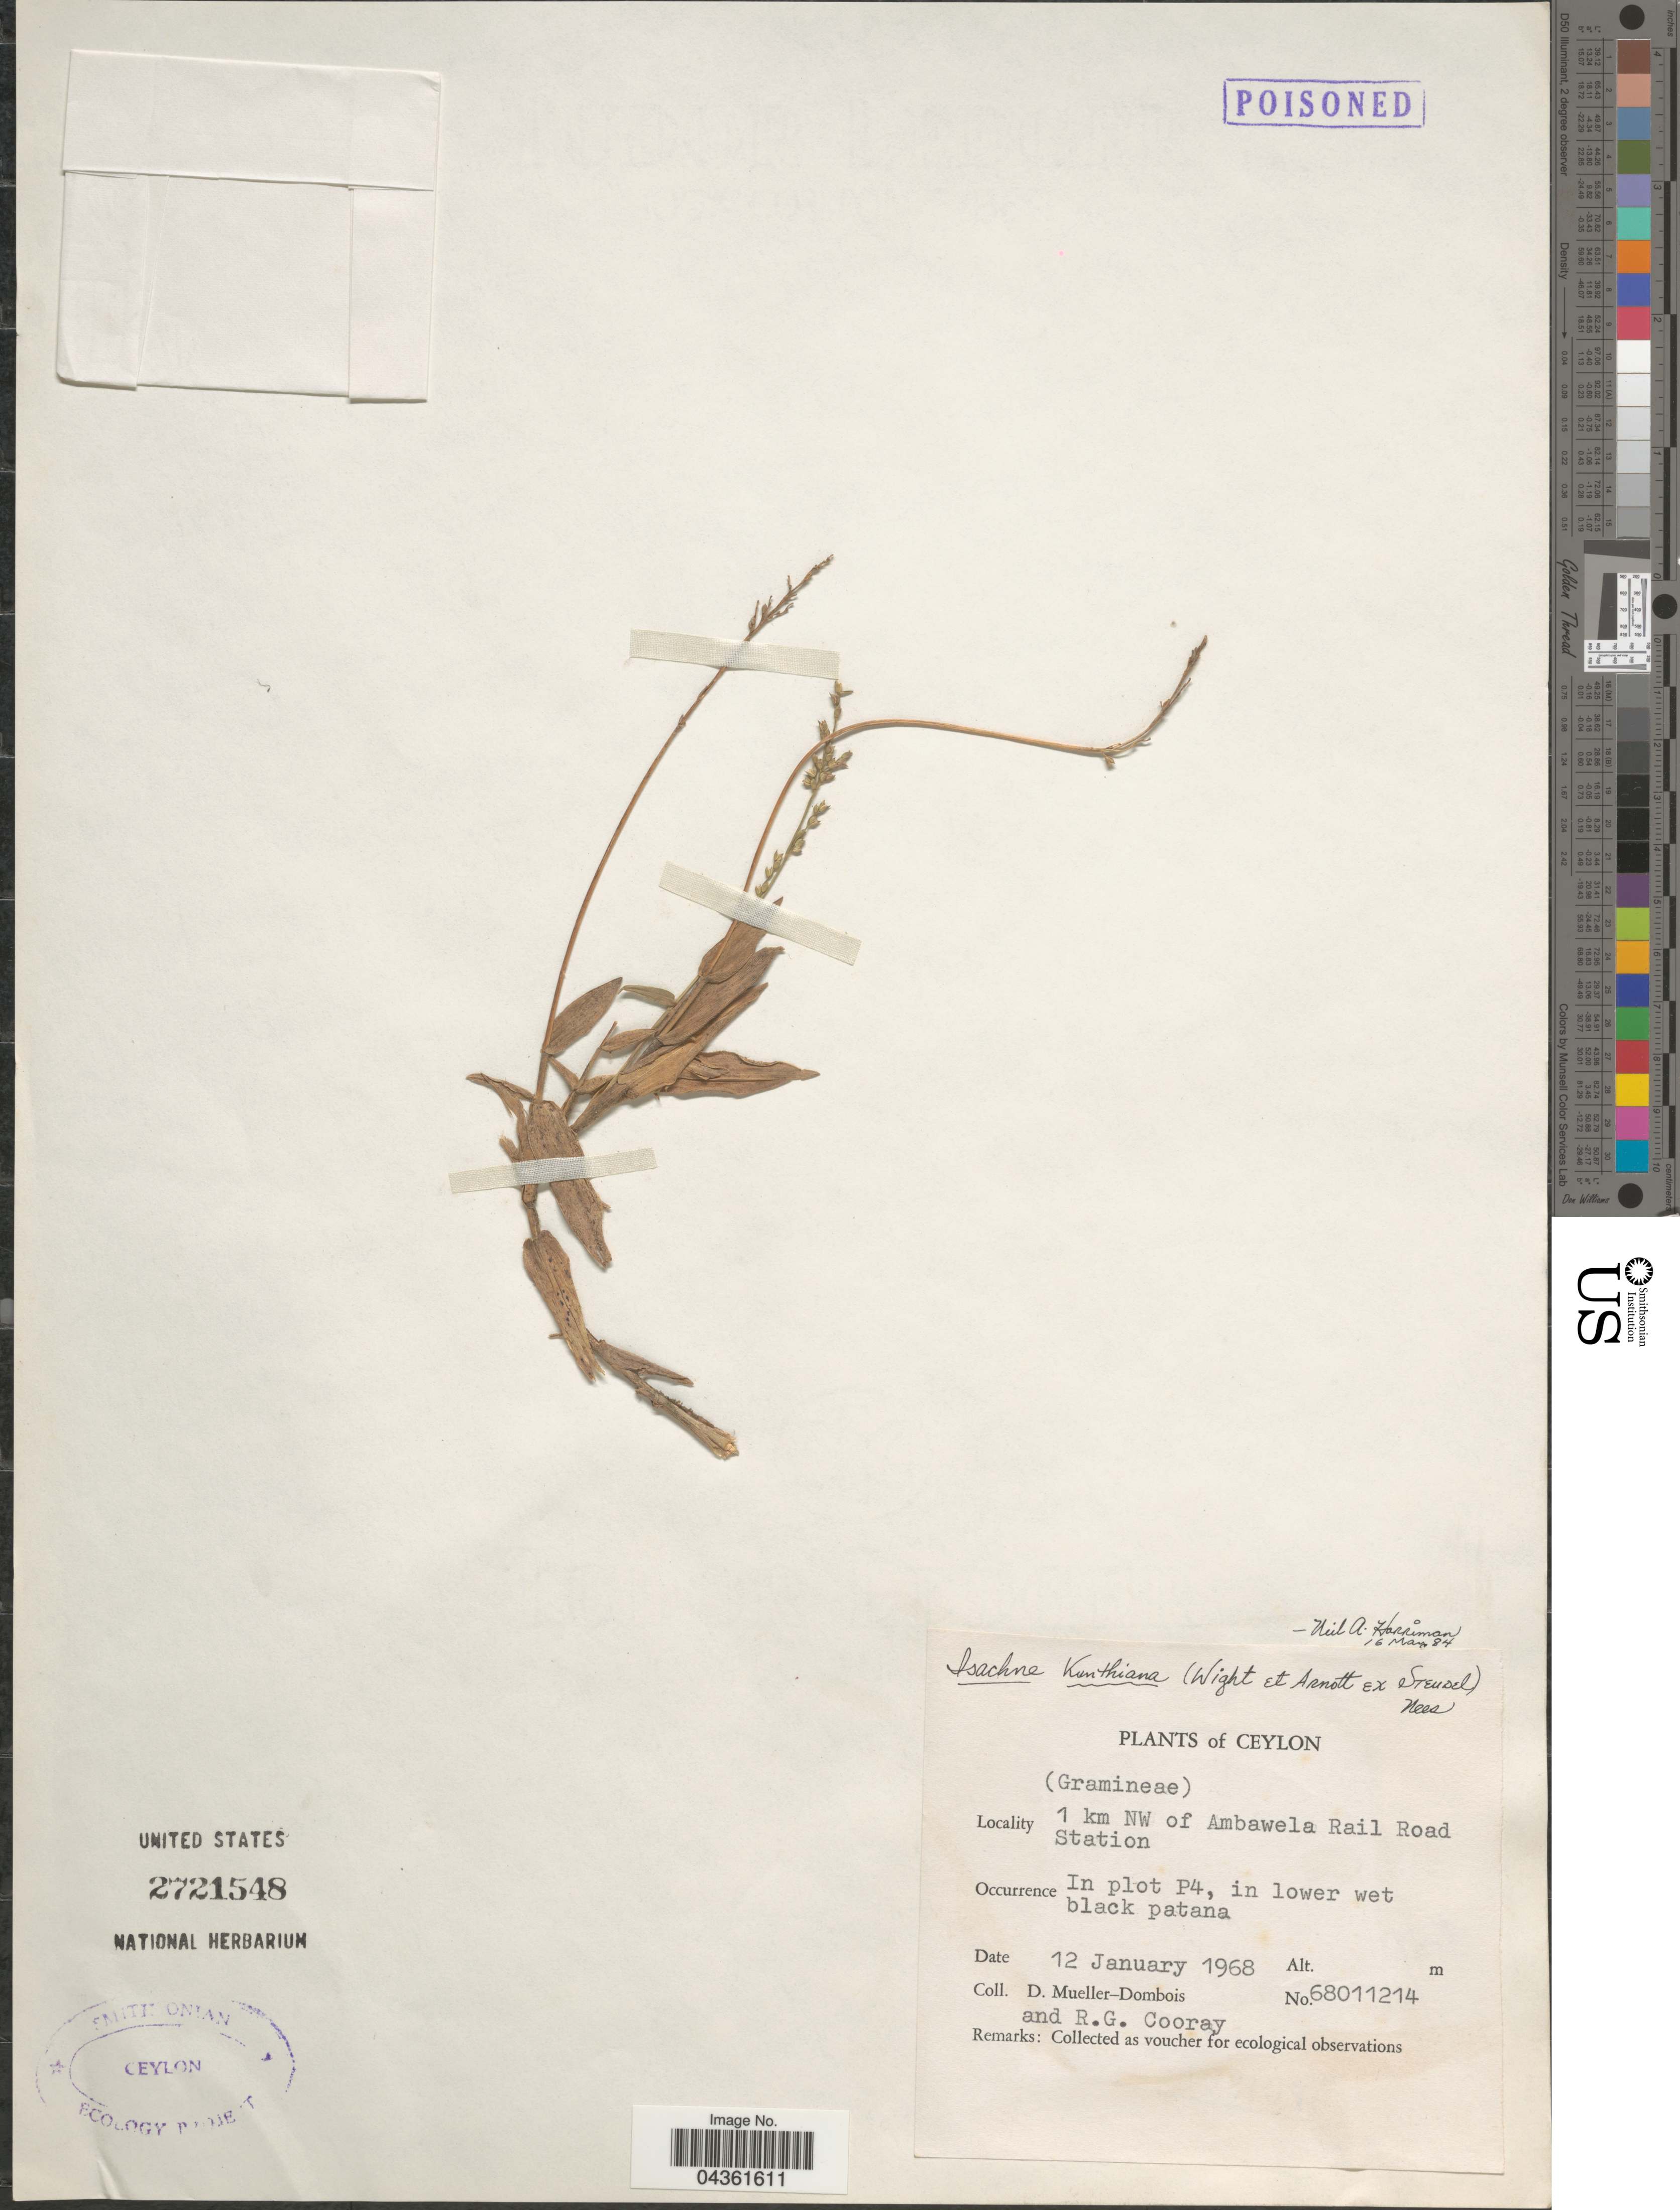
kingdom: Plantae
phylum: Tracheophyta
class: Liliopsida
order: Poales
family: Poaceae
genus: Isachne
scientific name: Isachne kunthiana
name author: (Wight & Arn. ex Steud.) Miq.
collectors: D. Mueller-Dombois & R. Cooray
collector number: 68011214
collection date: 1968-01-12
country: Sri Lanka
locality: Ceylon. 1 km NW of Ambawela Rail Road Station. In plot P4.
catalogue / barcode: US 2721548